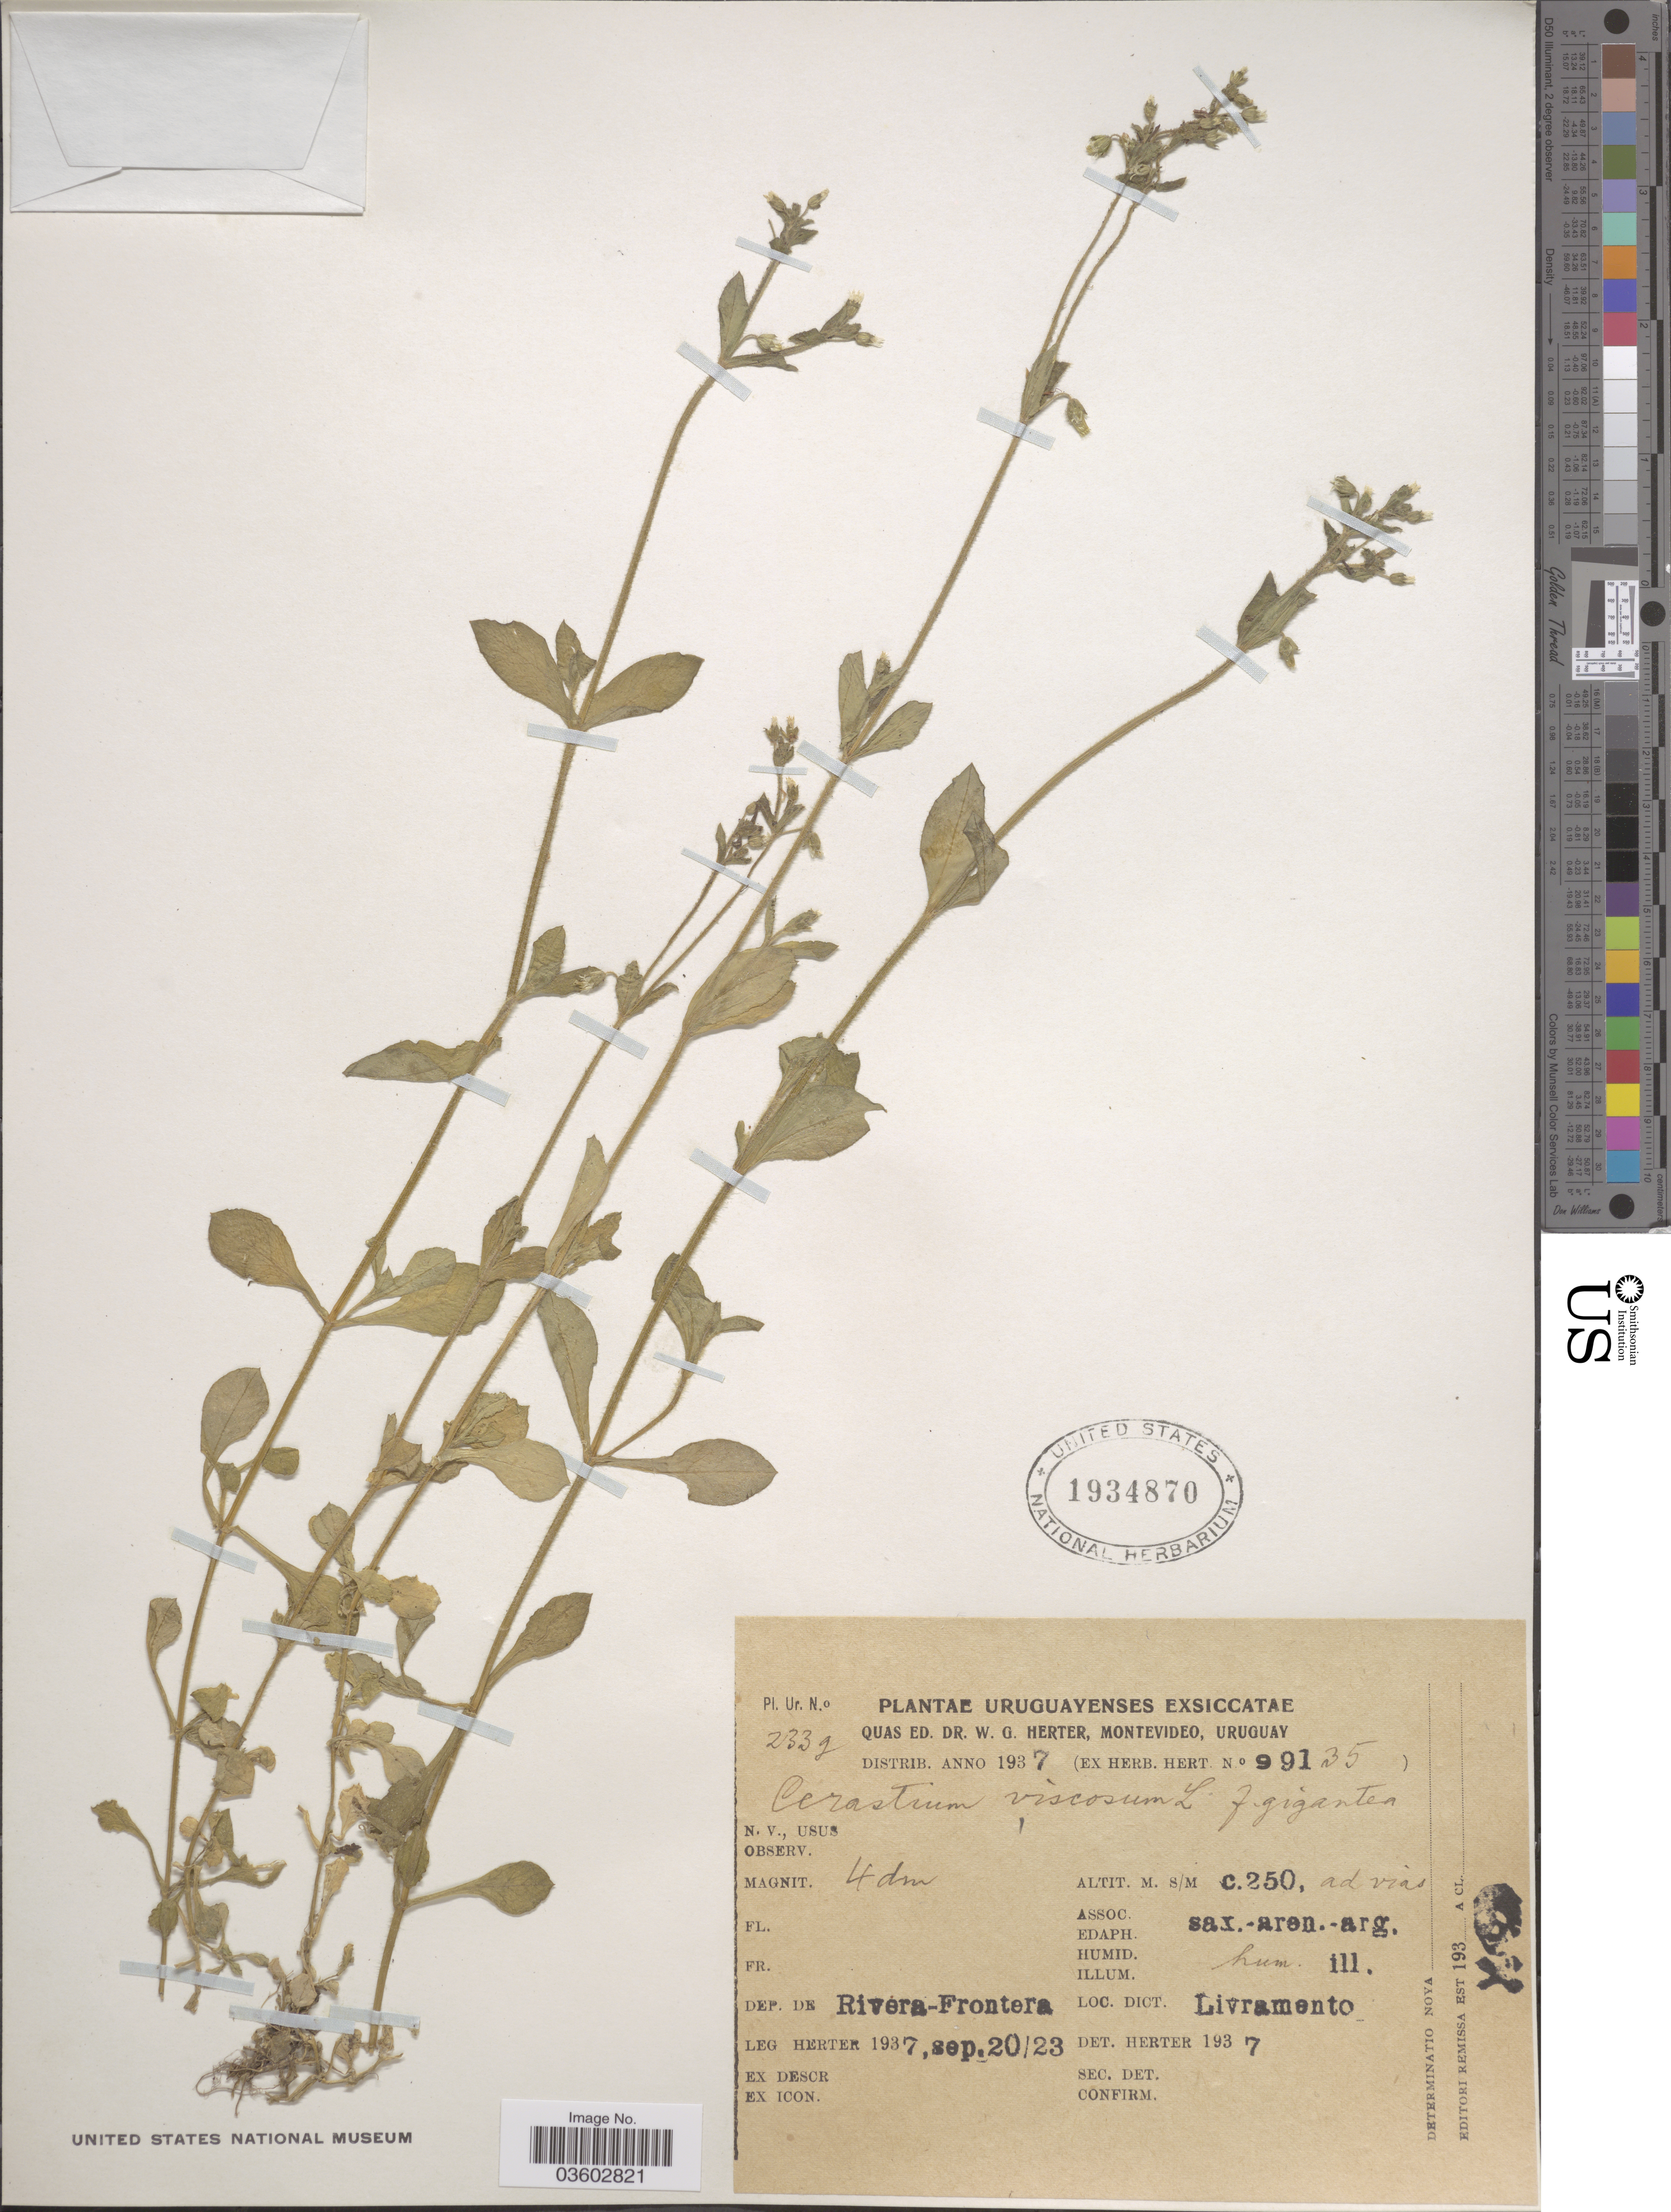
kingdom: Plantae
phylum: Tracheophyta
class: Magnoliopsida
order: Caryophyllales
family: Caryophyllaceae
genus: Cerastium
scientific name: Cerastium viscosum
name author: L.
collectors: W. G. Herter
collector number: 233g*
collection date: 1937-09-20/1937-09-23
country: Uruguay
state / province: Rivera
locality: Dep. de Rivera-Frontera. Livramento.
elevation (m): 250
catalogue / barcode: US 1934870